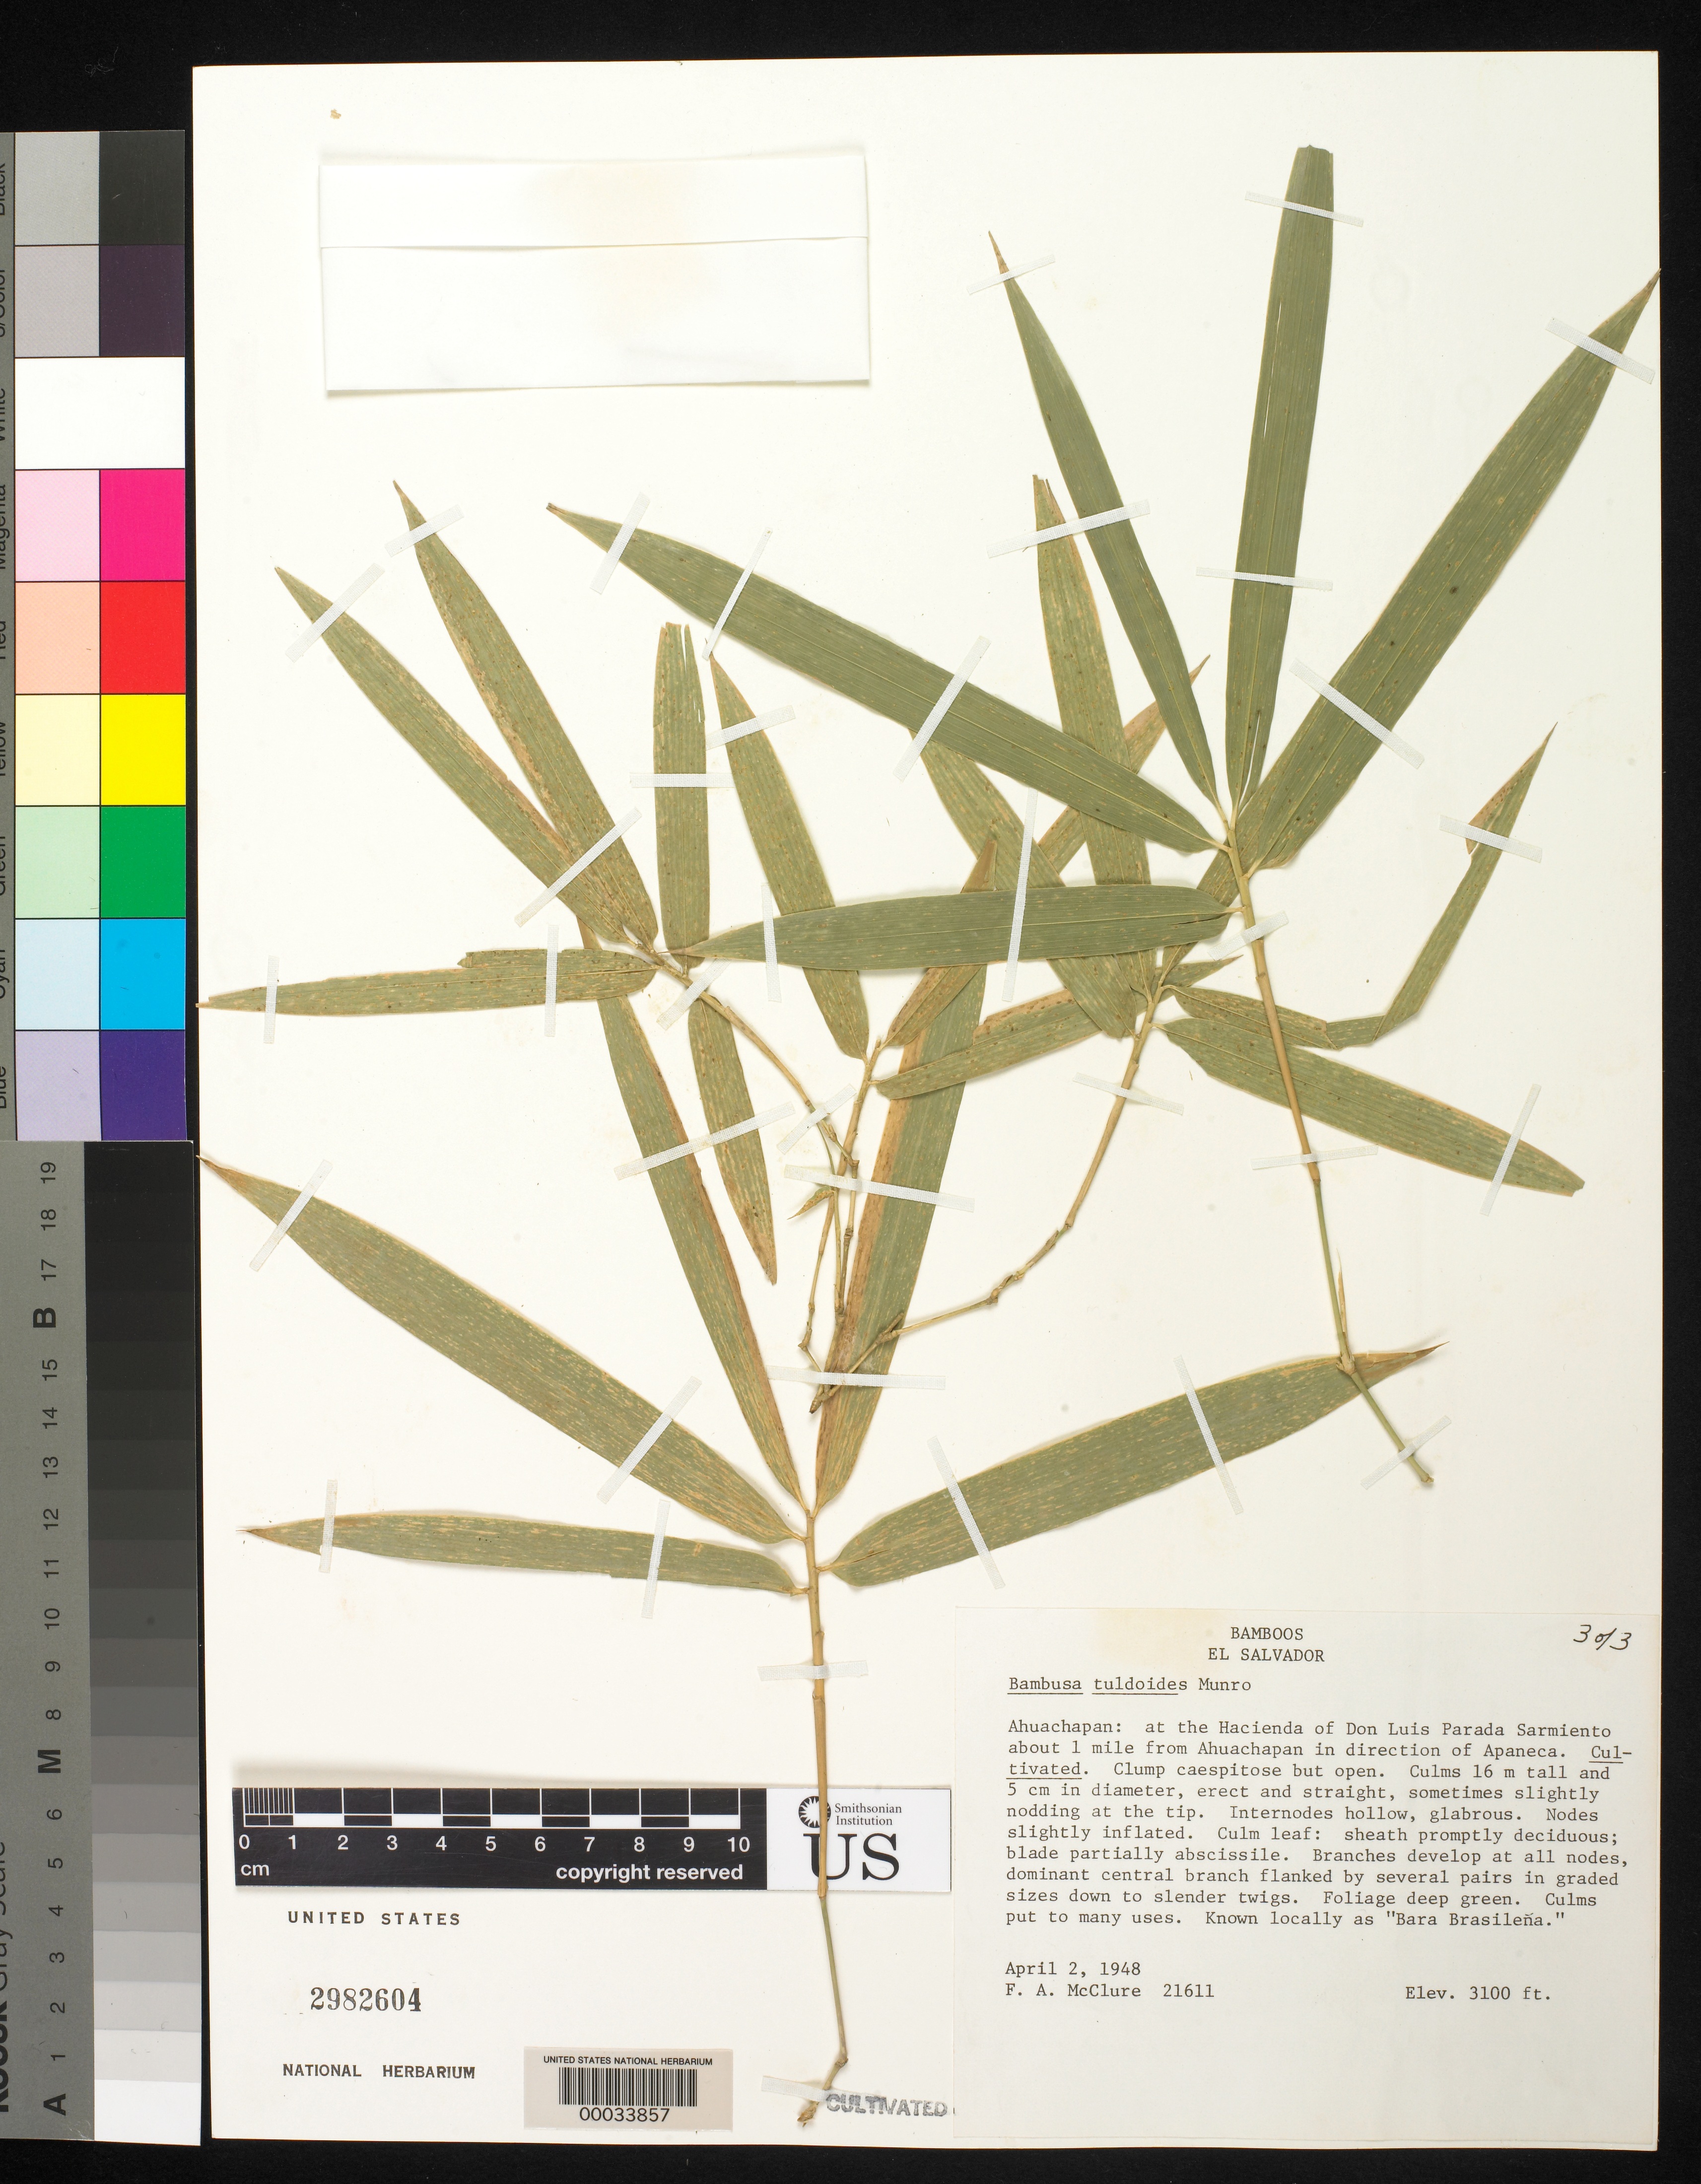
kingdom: Plantae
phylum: Tracheophyta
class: Liliopsida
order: Poales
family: Poaceae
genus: Bambusa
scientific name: Bambusa tuldoides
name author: Munro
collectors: J. N. Rose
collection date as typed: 11 Sep 1920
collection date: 1920-09-11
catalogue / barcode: US 2982604